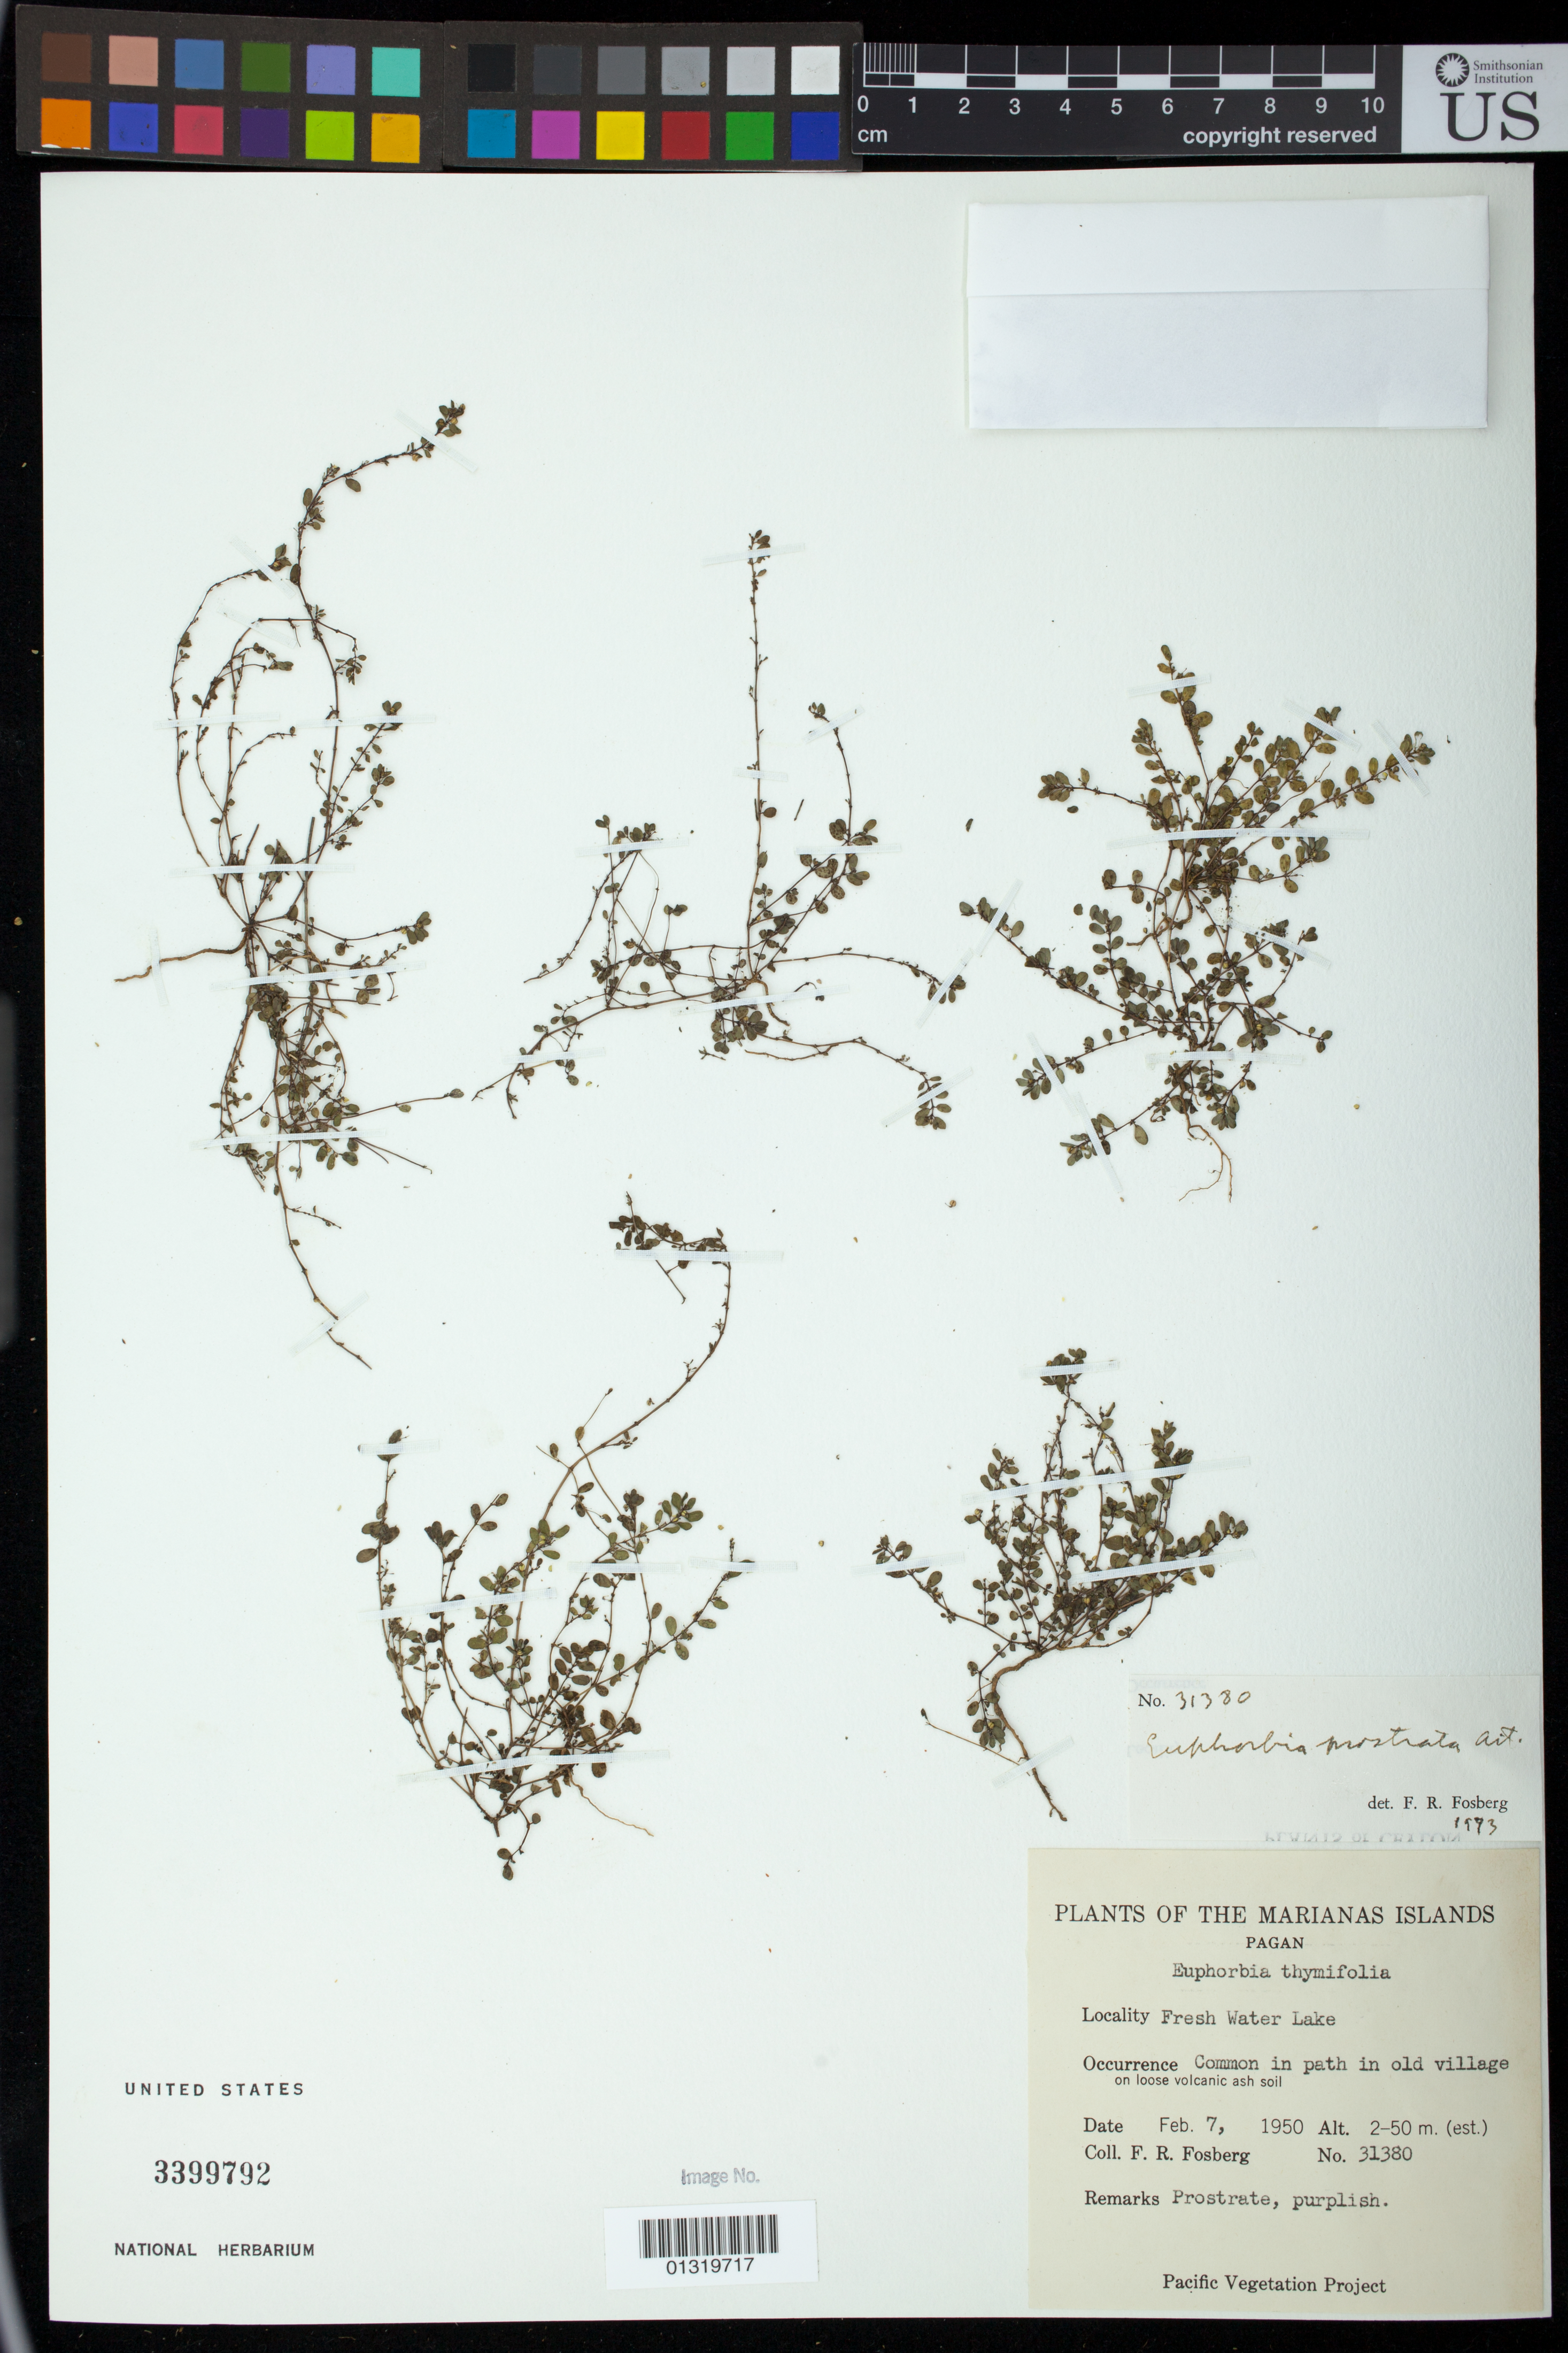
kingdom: Plantae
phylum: Tracheophyta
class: Magnoliopsida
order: Malpighiales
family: Euphorbiaceae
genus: Euphorbia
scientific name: Euphorbia prostrata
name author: Aiton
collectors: F. R. Fosberg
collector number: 31380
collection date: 1950-02-07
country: Northern Mariana Islands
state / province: Pagan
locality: Fresh Water Lake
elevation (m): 2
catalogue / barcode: US 3399792